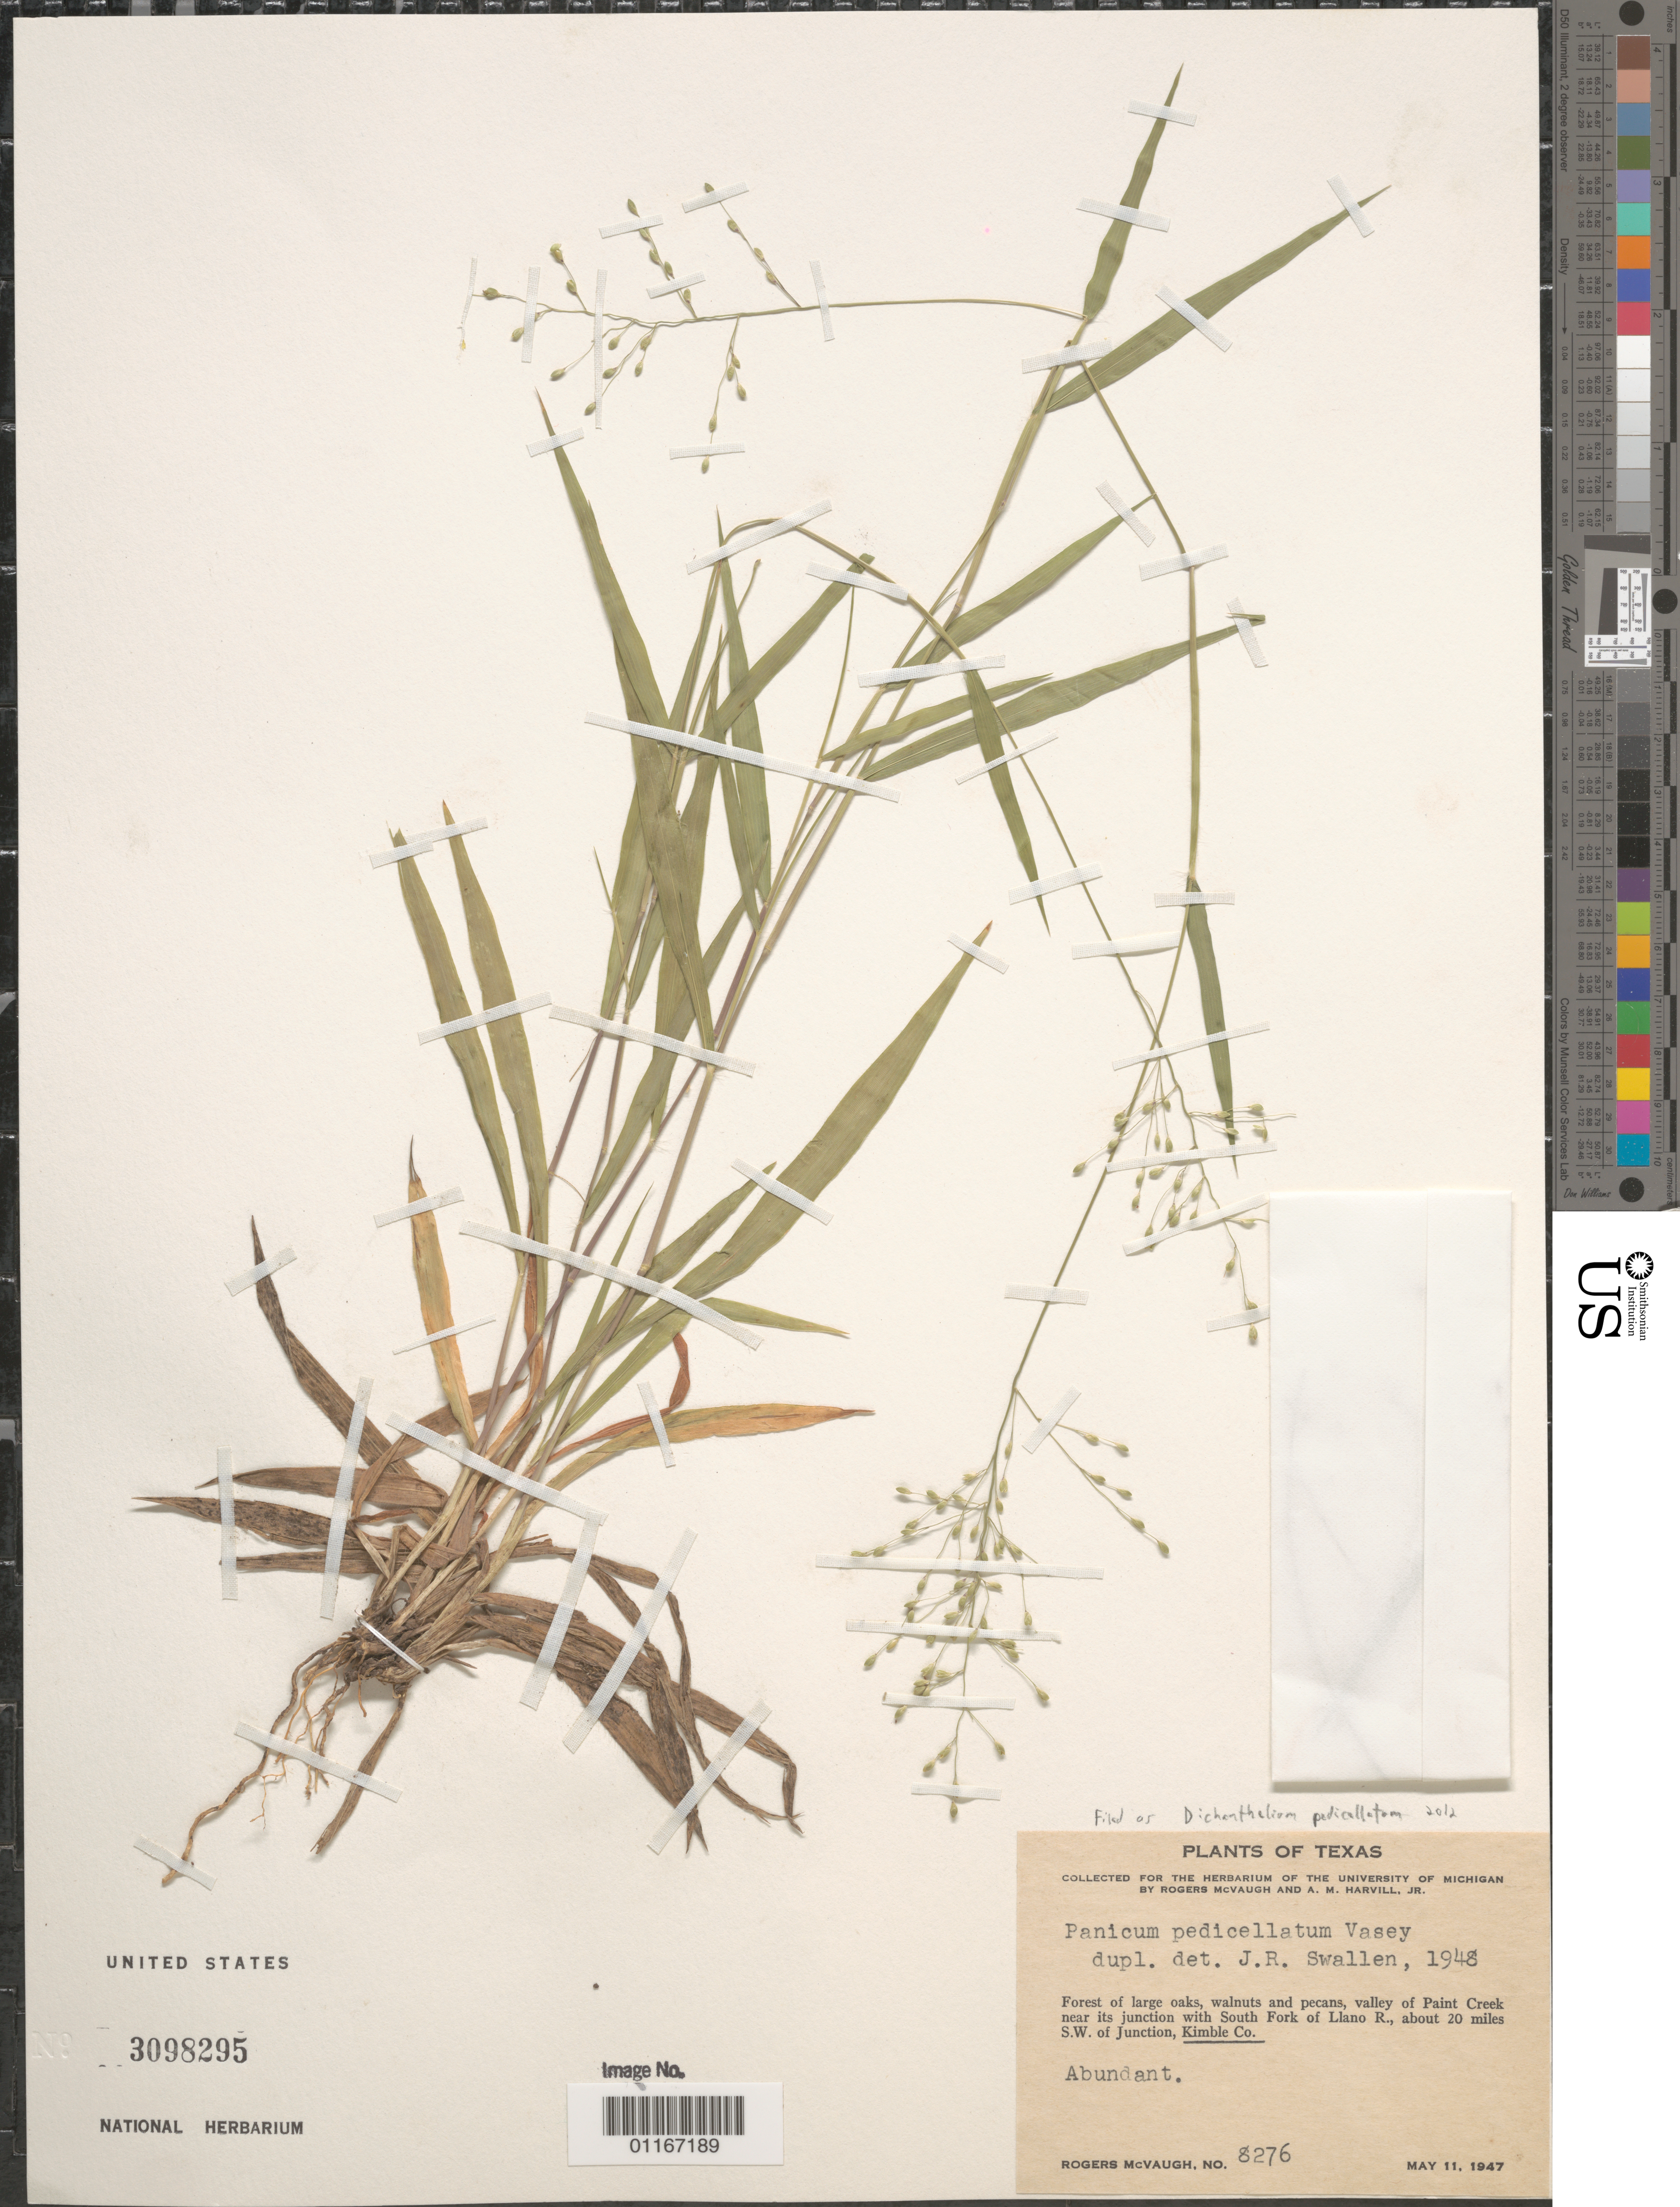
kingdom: Plantae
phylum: Tracheophyta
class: Liliopsida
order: Poales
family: Poaceae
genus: Dichanthelium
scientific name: Dichanthelium pedicellatum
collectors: M. R. McVaugh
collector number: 8276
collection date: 1947-05-11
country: United States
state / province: Texas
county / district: Kimble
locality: About 20 miles southweat of Junction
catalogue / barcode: US 3098295